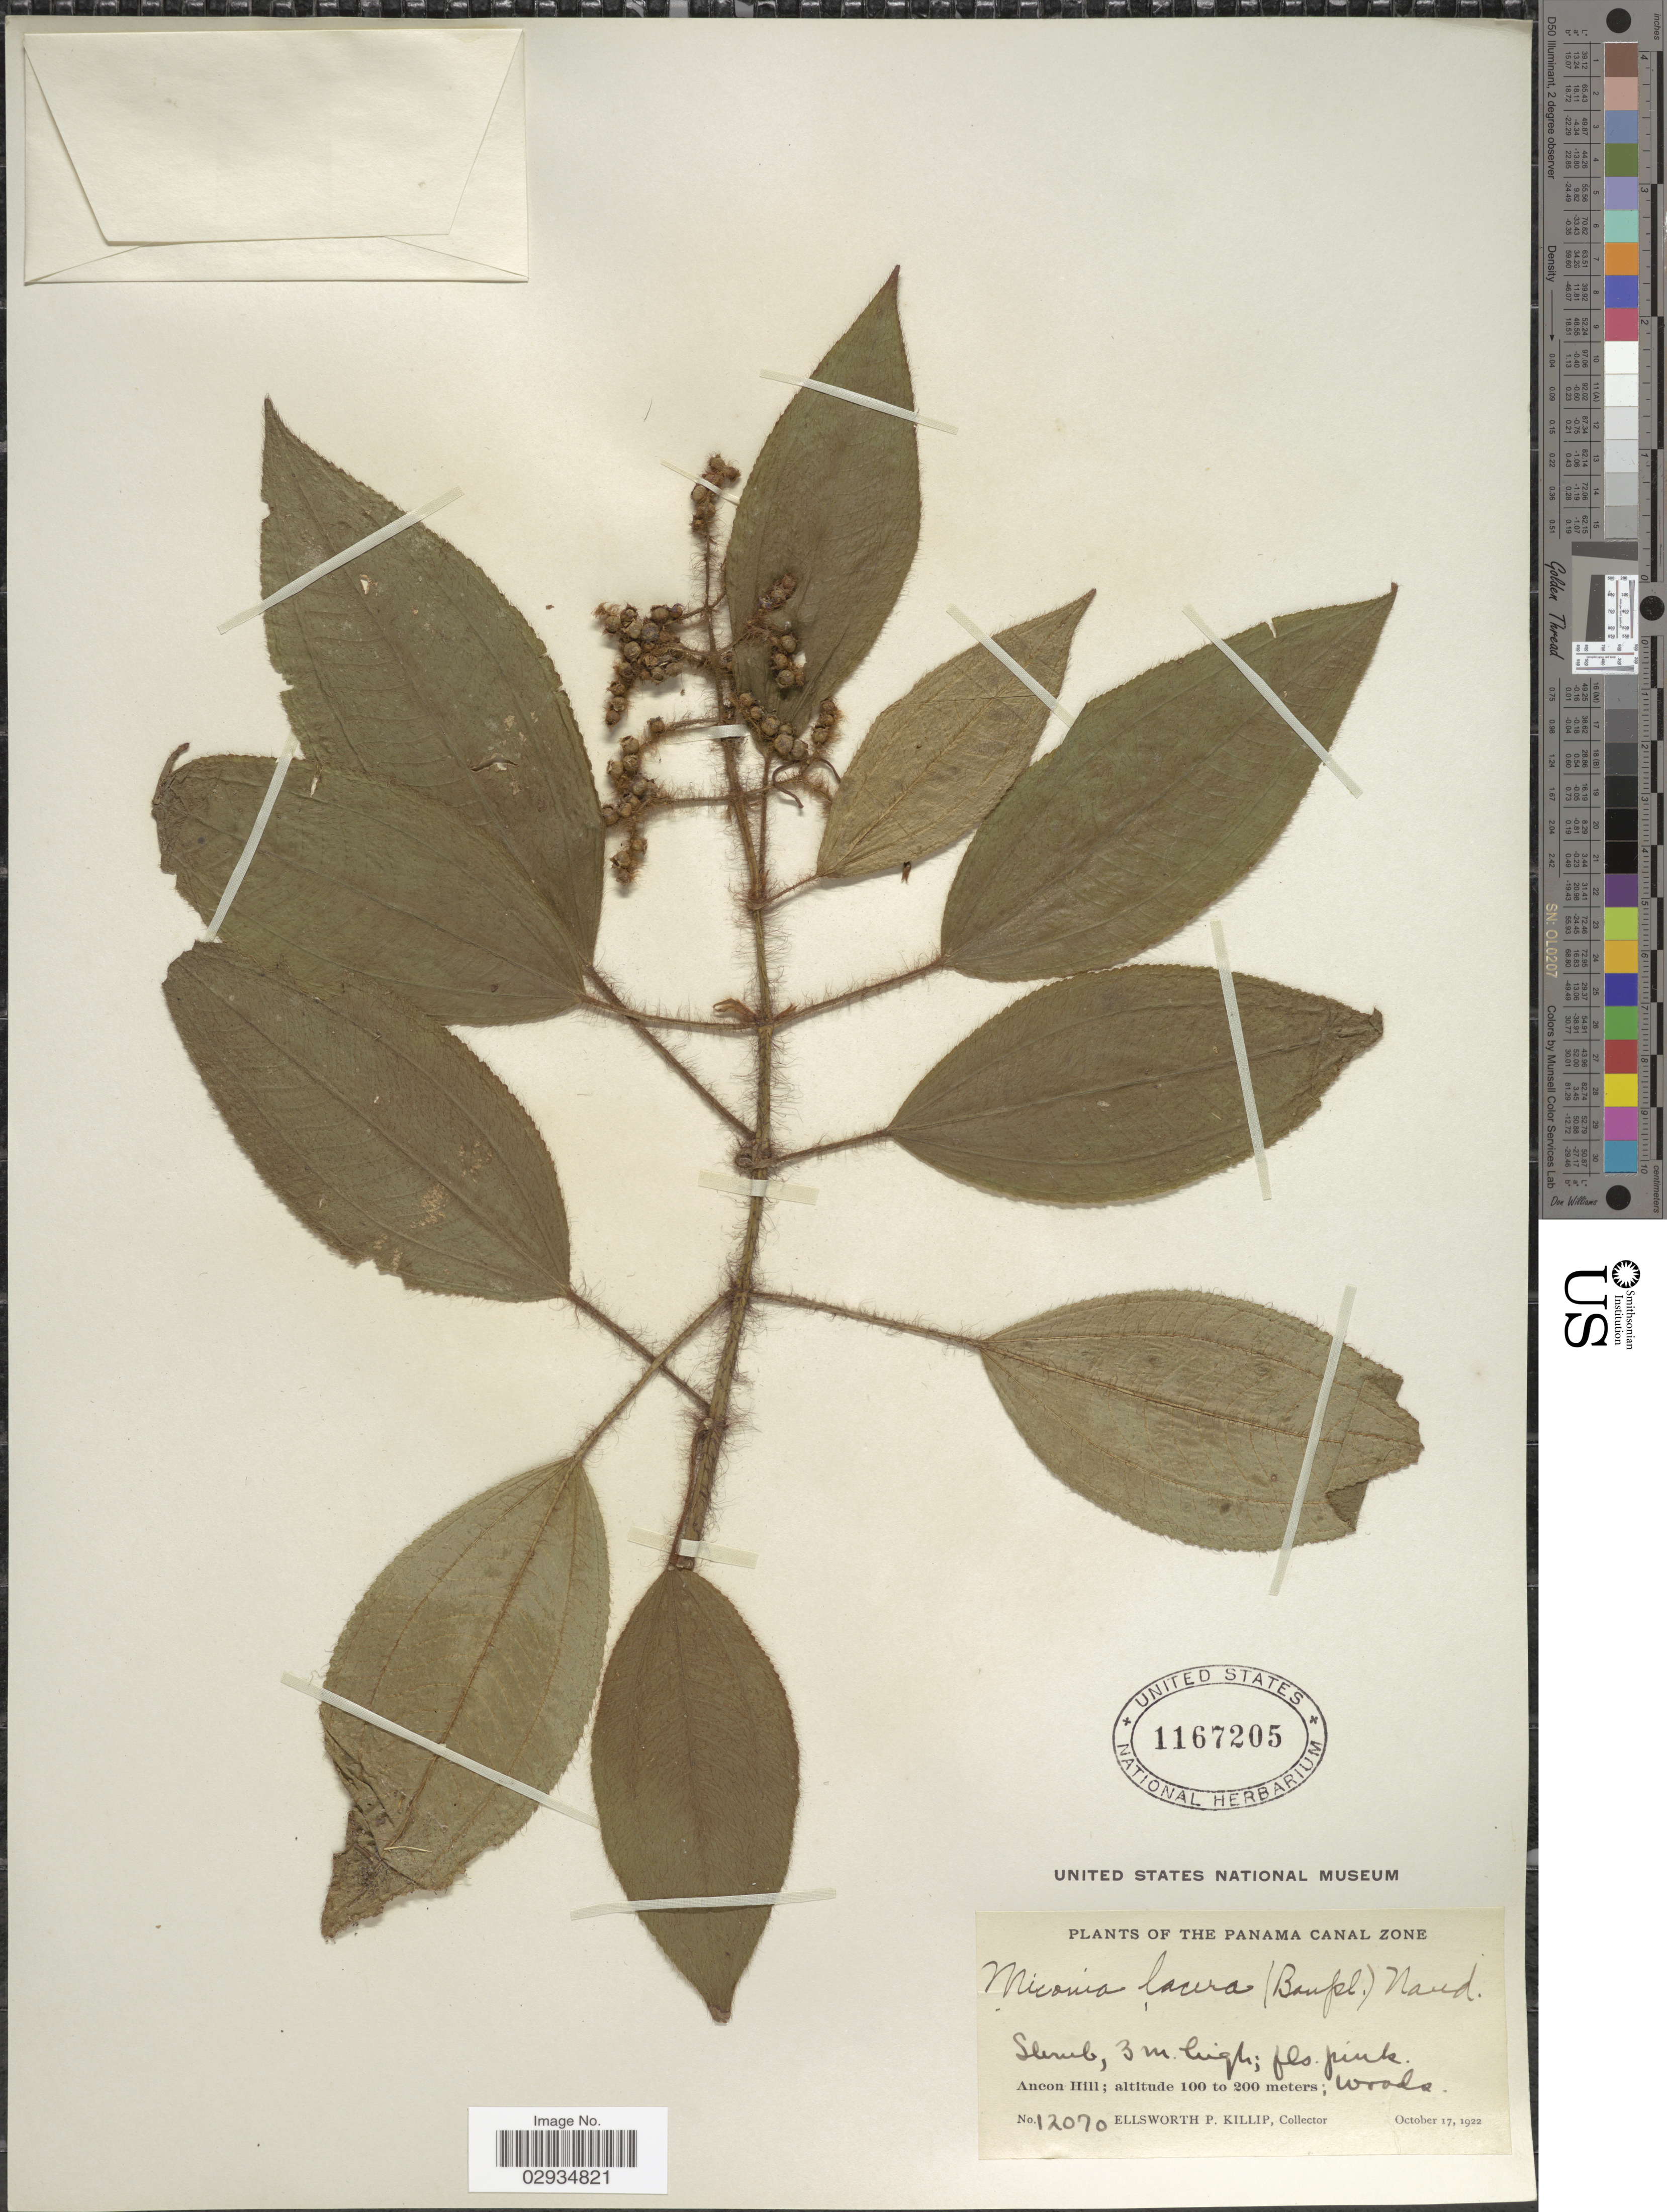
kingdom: Plantae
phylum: Tracheophyta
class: Magnoliopsida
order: Myrtales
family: Melastomataceae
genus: Miconia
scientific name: Miconia lacera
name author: (Bonpl.) Naudin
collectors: E. P. Killip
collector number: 12070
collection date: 1922-10-17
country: Panama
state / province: Colón / Panamá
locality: Panama Canal Zone. Ancon Hill.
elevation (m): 100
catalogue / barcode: US 1167205